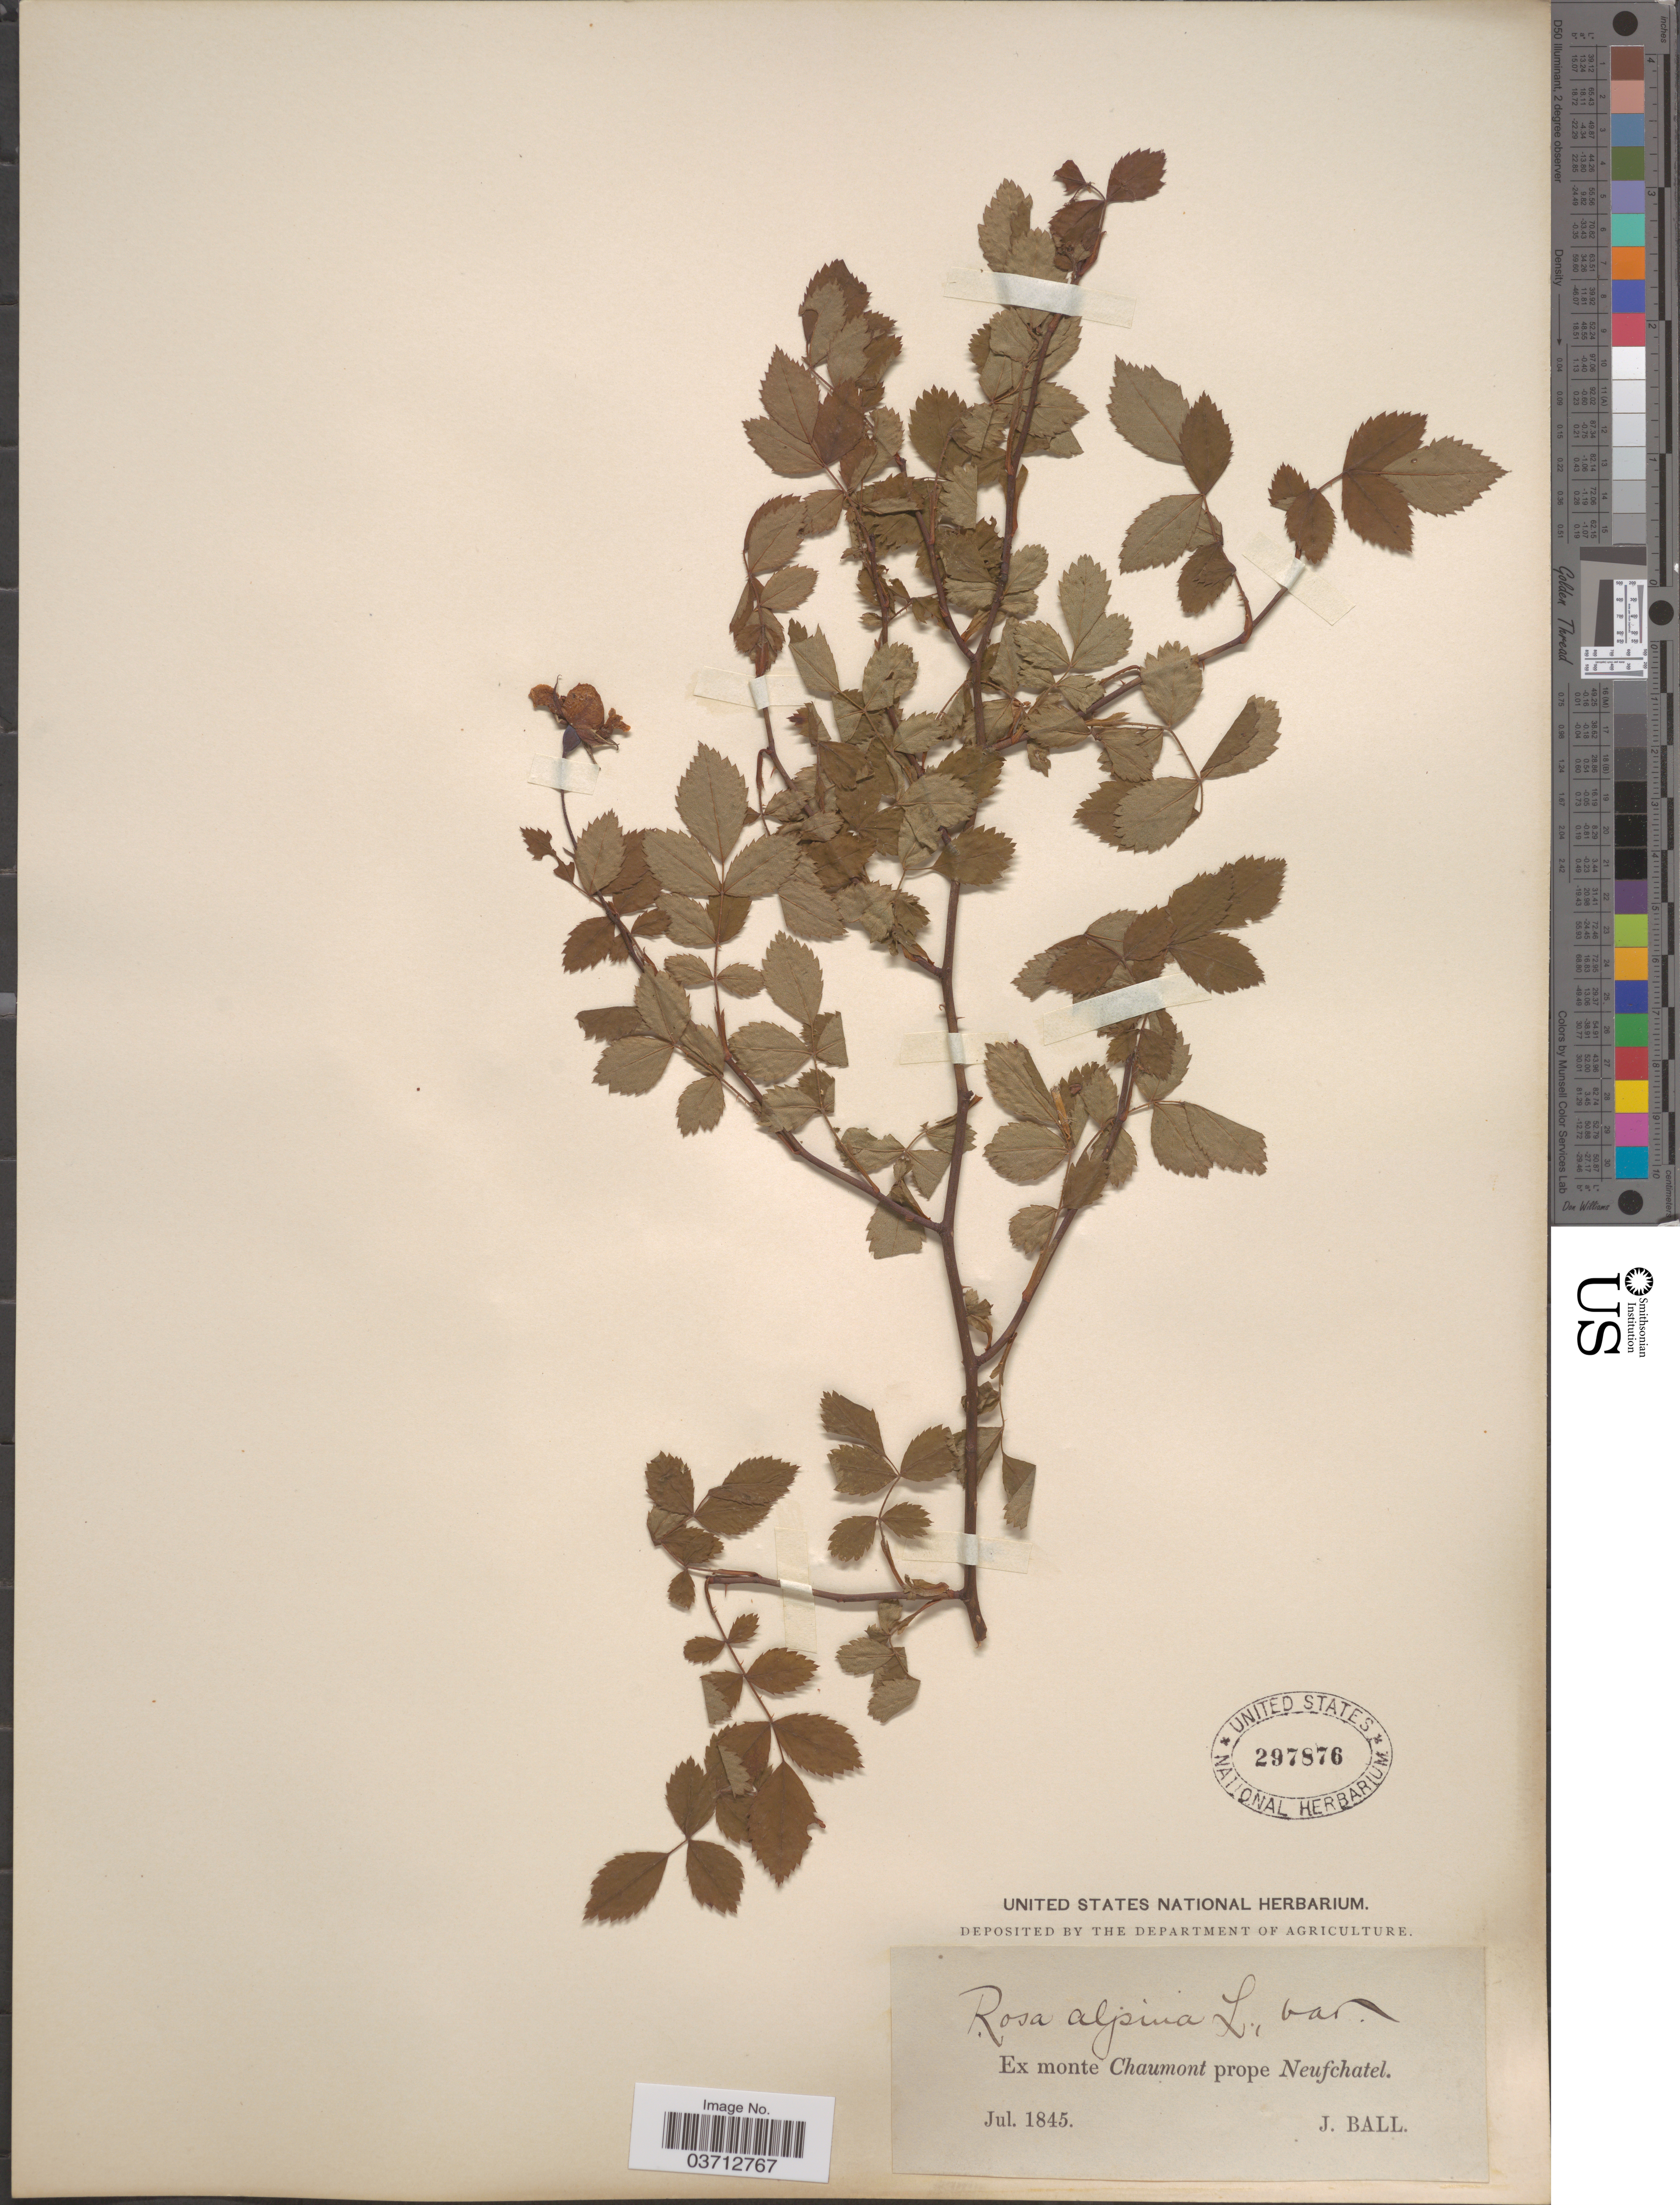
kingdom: Plantae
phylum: Tracheophyta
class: Magnoliopsida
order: Rosales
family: Rosaceae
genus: Rosa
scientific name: Rosa alpina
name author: L.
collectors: J. Ball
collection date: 1845-07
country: Switzerland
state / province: Neuchâtel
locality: Ex monte Chaumont prope Neufchatel.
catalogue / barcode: US 297876